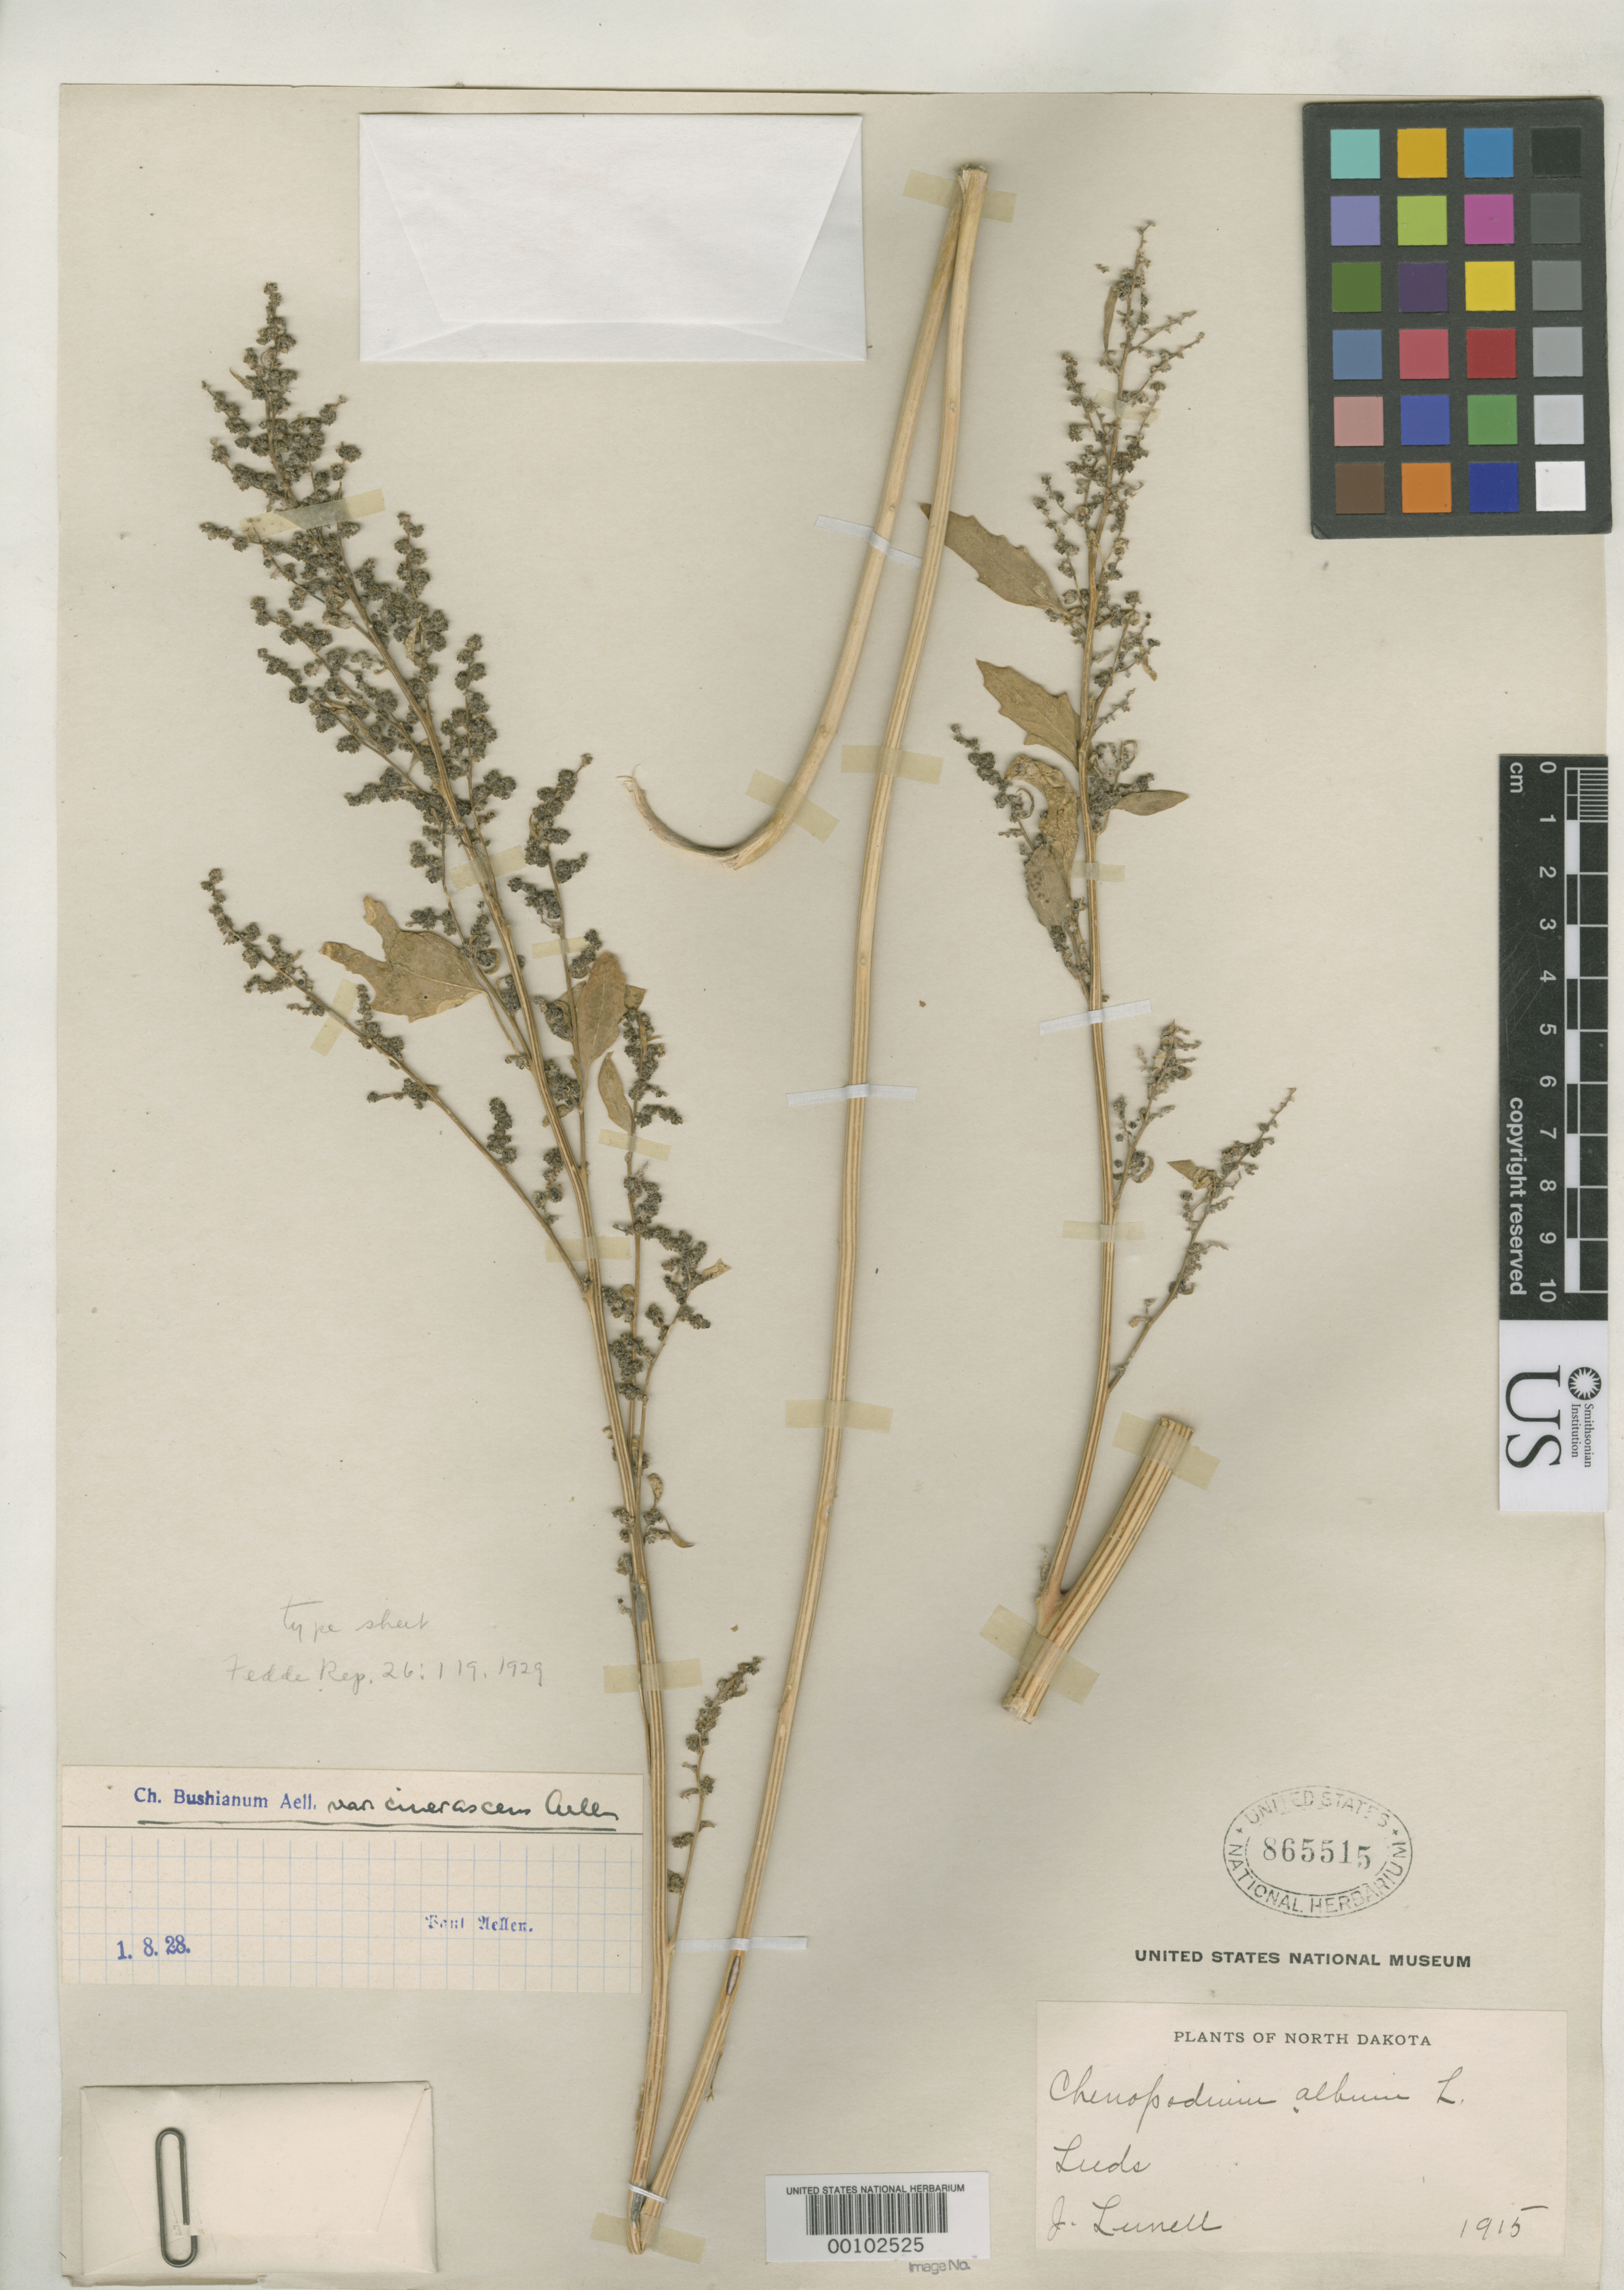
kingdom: Plantae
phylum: Tracheophyta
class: Magnoliopsida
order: Caryophyllales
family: Amaranthaceae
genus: Chenopodium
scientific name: Chenopodium bushianum var. cinerascens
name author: Aellen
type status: Syntype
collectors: J. Lunell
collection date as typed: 1915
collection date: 1915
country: United States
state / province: North Dakota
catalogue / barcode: US 865515